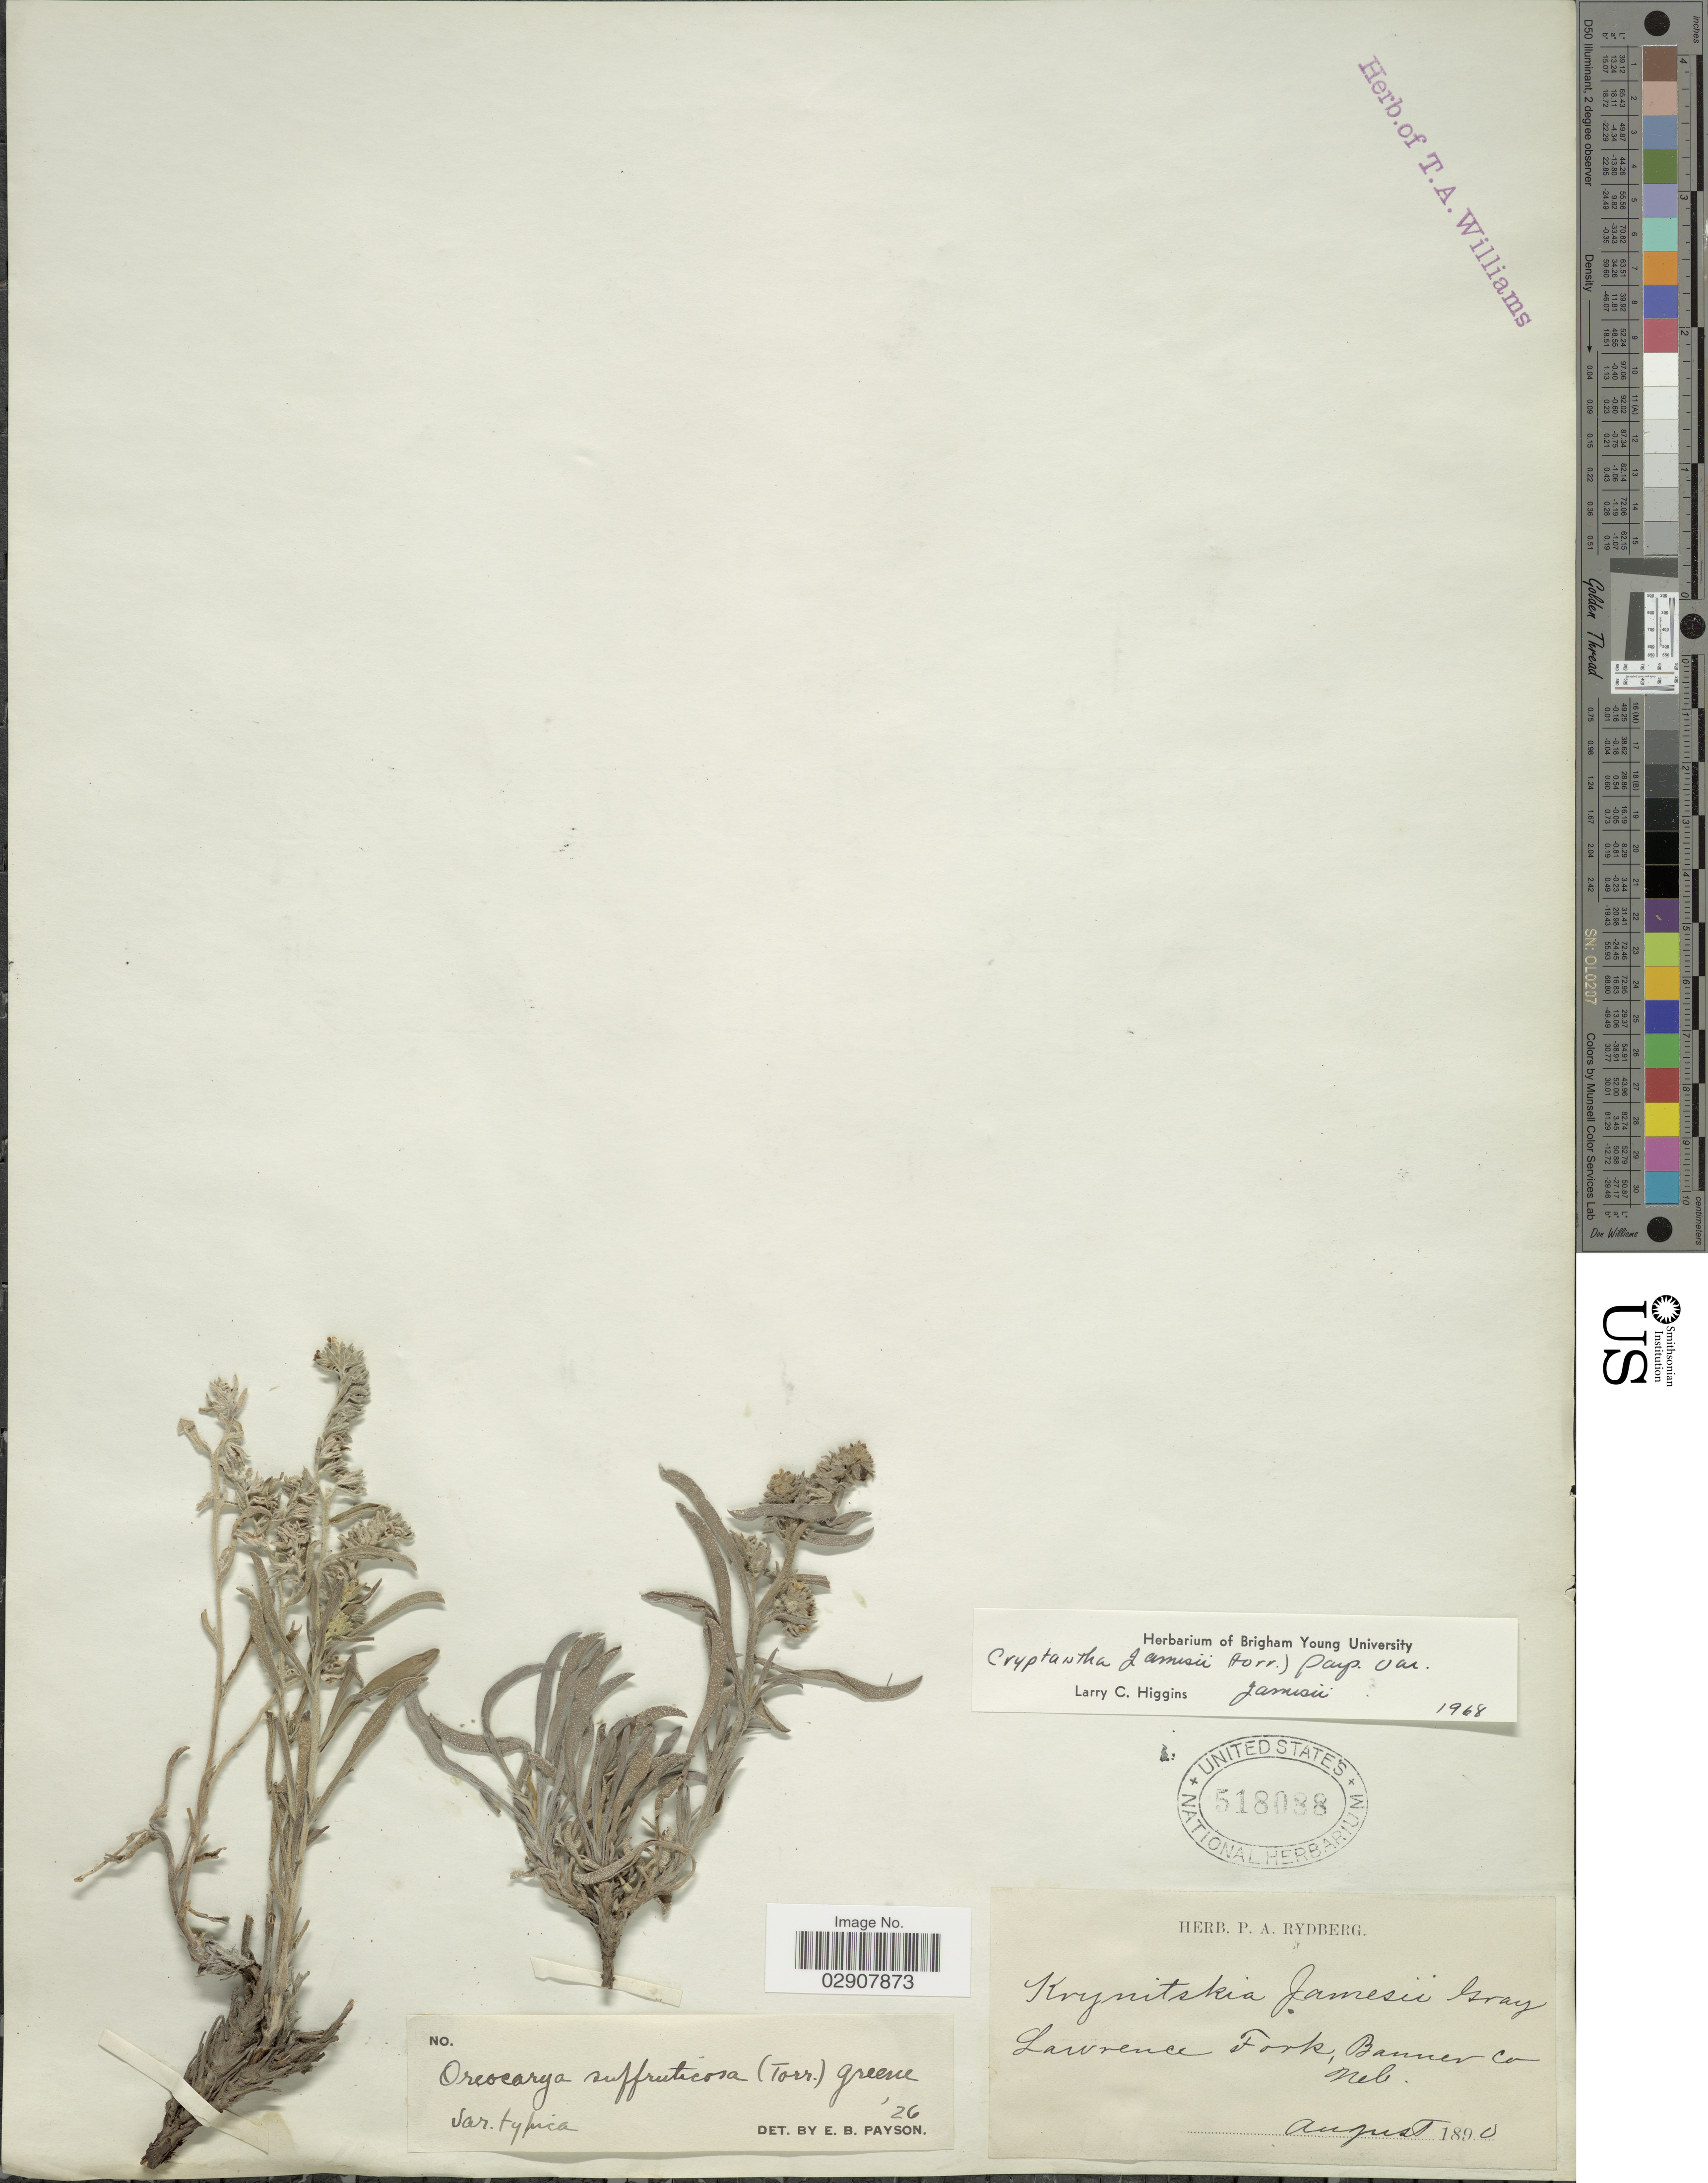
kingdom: Plantae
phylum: Tracheophyta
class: Magnoliopsida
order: Boraginales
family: Boraginaceae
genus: Cryptantha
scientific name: Cryptantha jamesii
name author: (Torr.) Payson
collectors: ex herb. P. A. Rydberg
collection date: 1890-08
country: United States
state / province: Nebraska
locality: Lawrence Fork, Banner Co. Neb.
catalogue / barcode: US 518088